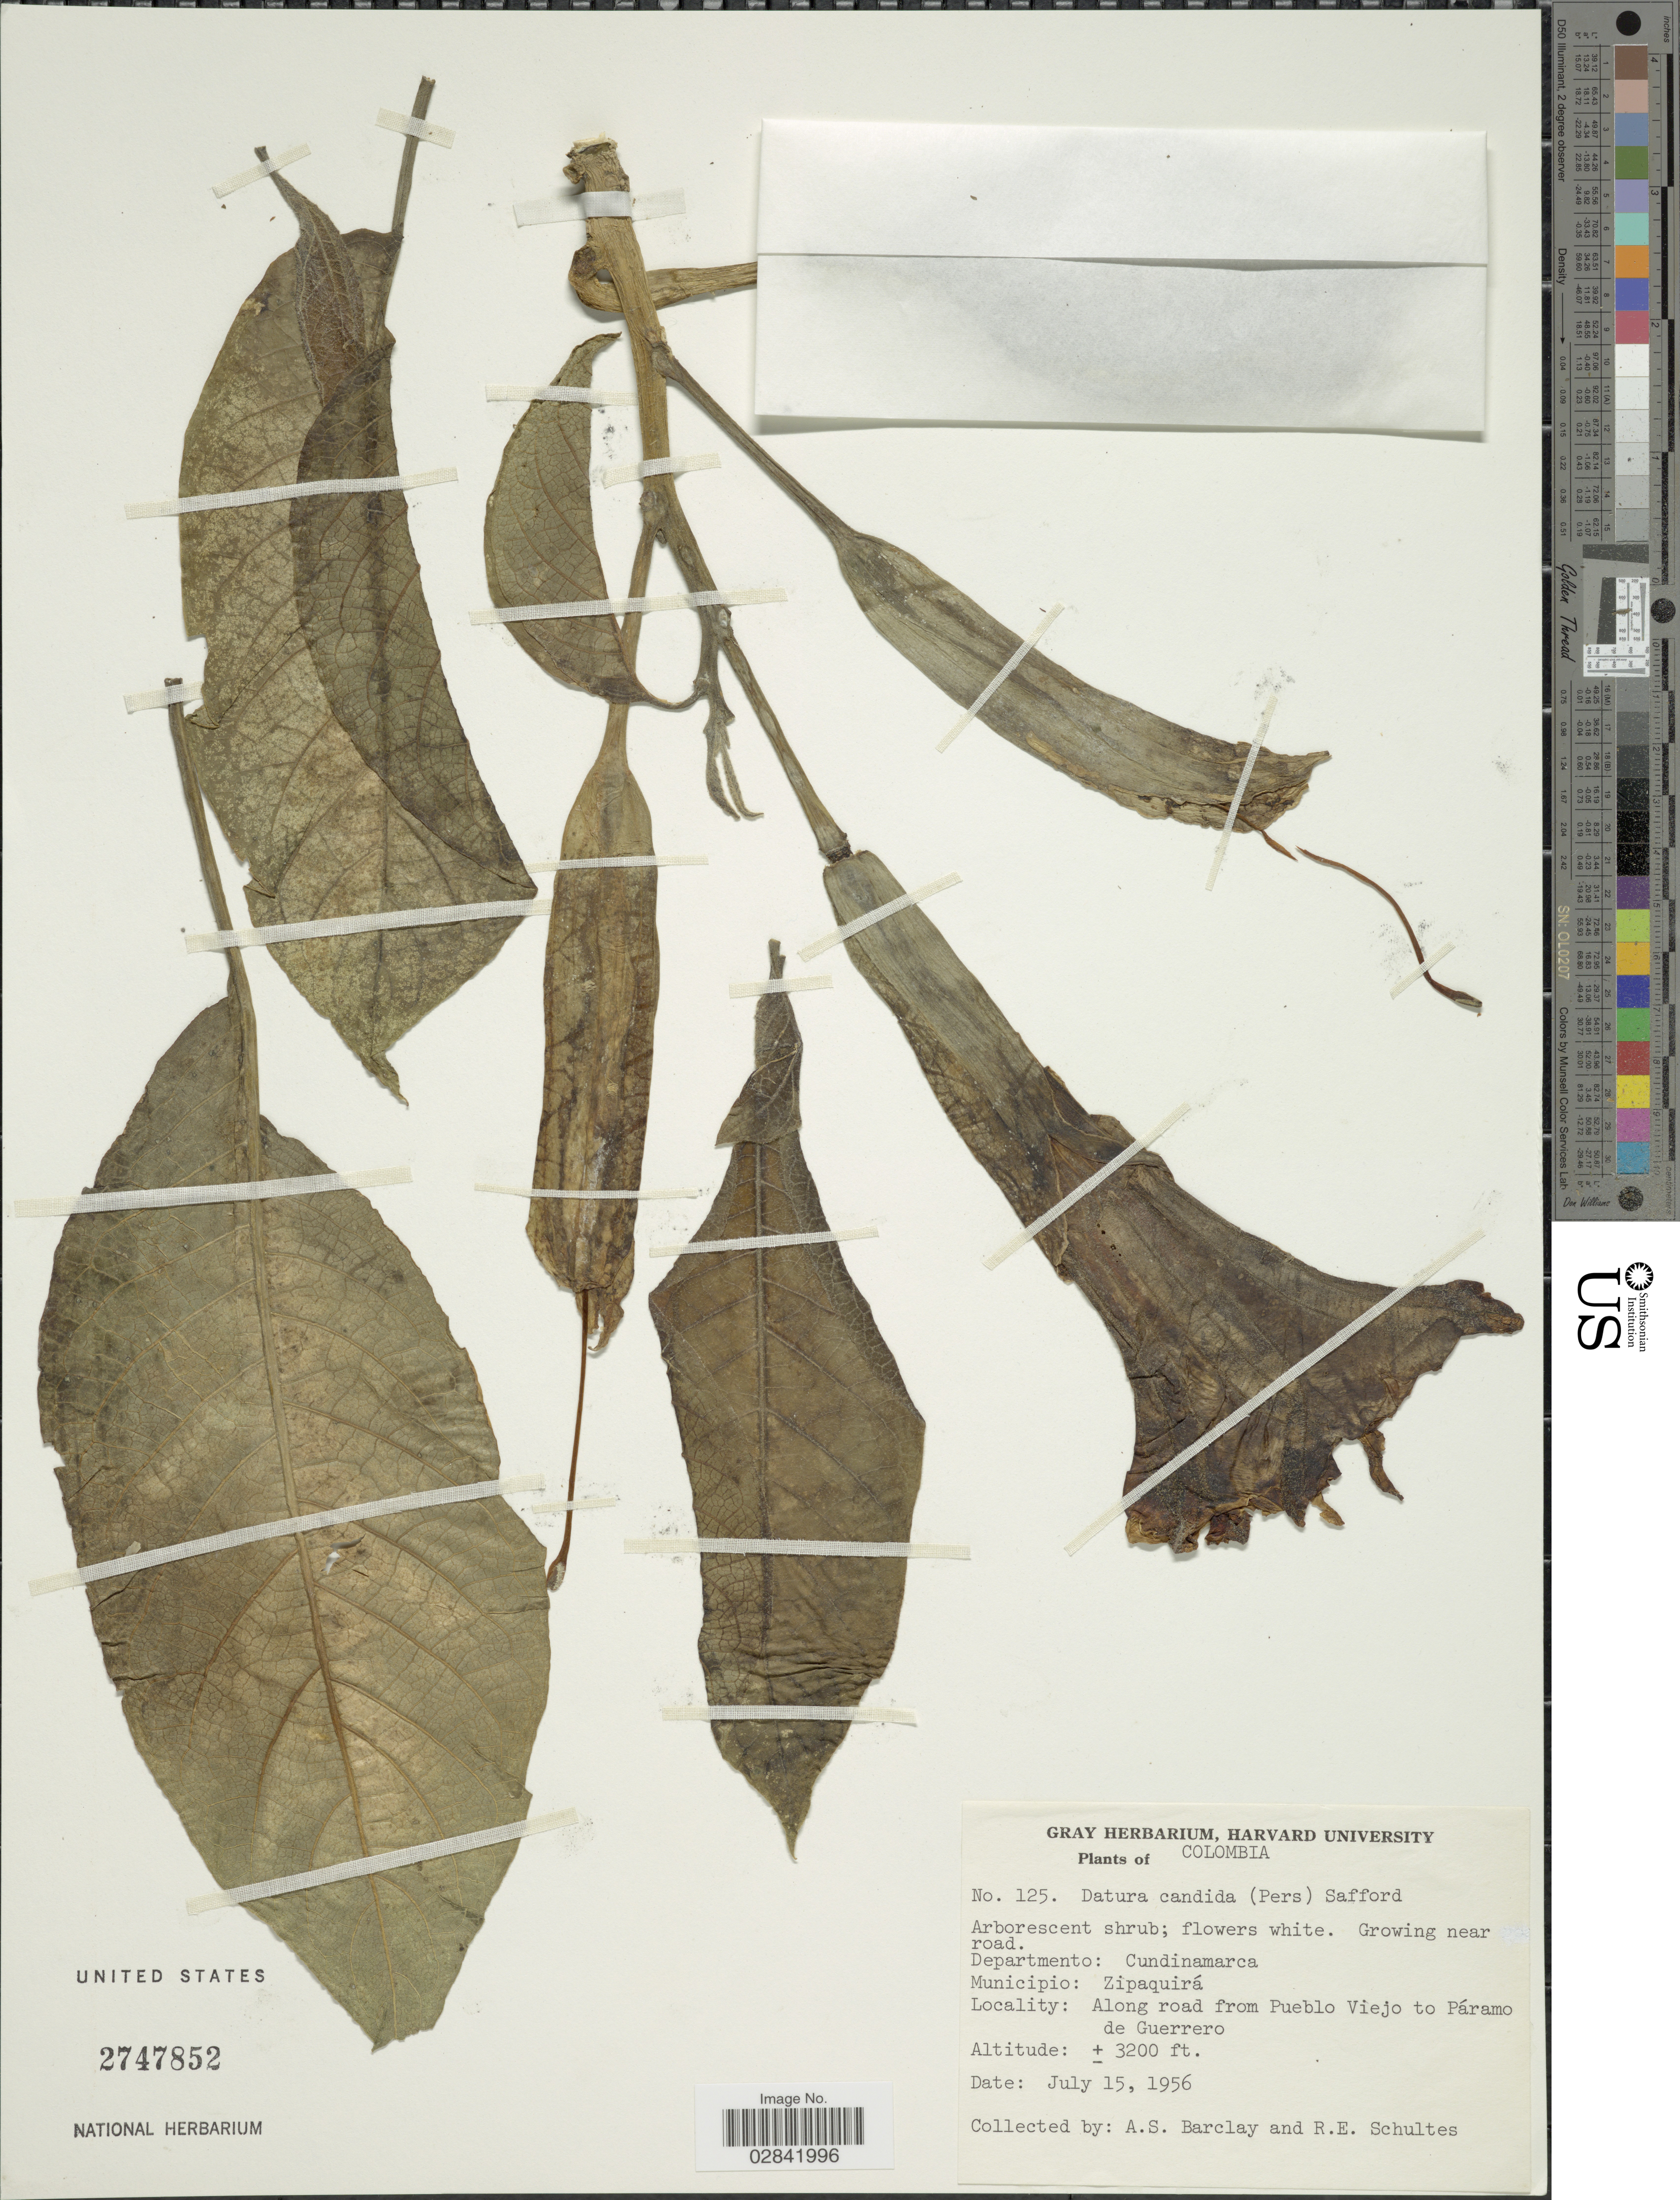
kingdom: Plantae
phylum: Tracheophyta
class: Magnoliopsida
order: Solanales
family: Solanaceae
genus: Brugmansia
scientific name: Brugmansia x candida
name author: Pers.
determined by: (US) Smithsonian Institution - National Museum of Natural History - Department of Botany (UNITED STATES)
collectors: A. S. Barclay & R. E. Schultes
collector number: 125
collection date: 1956-07-15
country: Colombia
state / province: Cundinamarca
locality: Departmento: Cundinamarca, Municipio: Zipaquirá. Along road from Pueblo Viejo to Páramo de Guerrero.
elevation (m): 975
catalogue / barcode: US 2747852